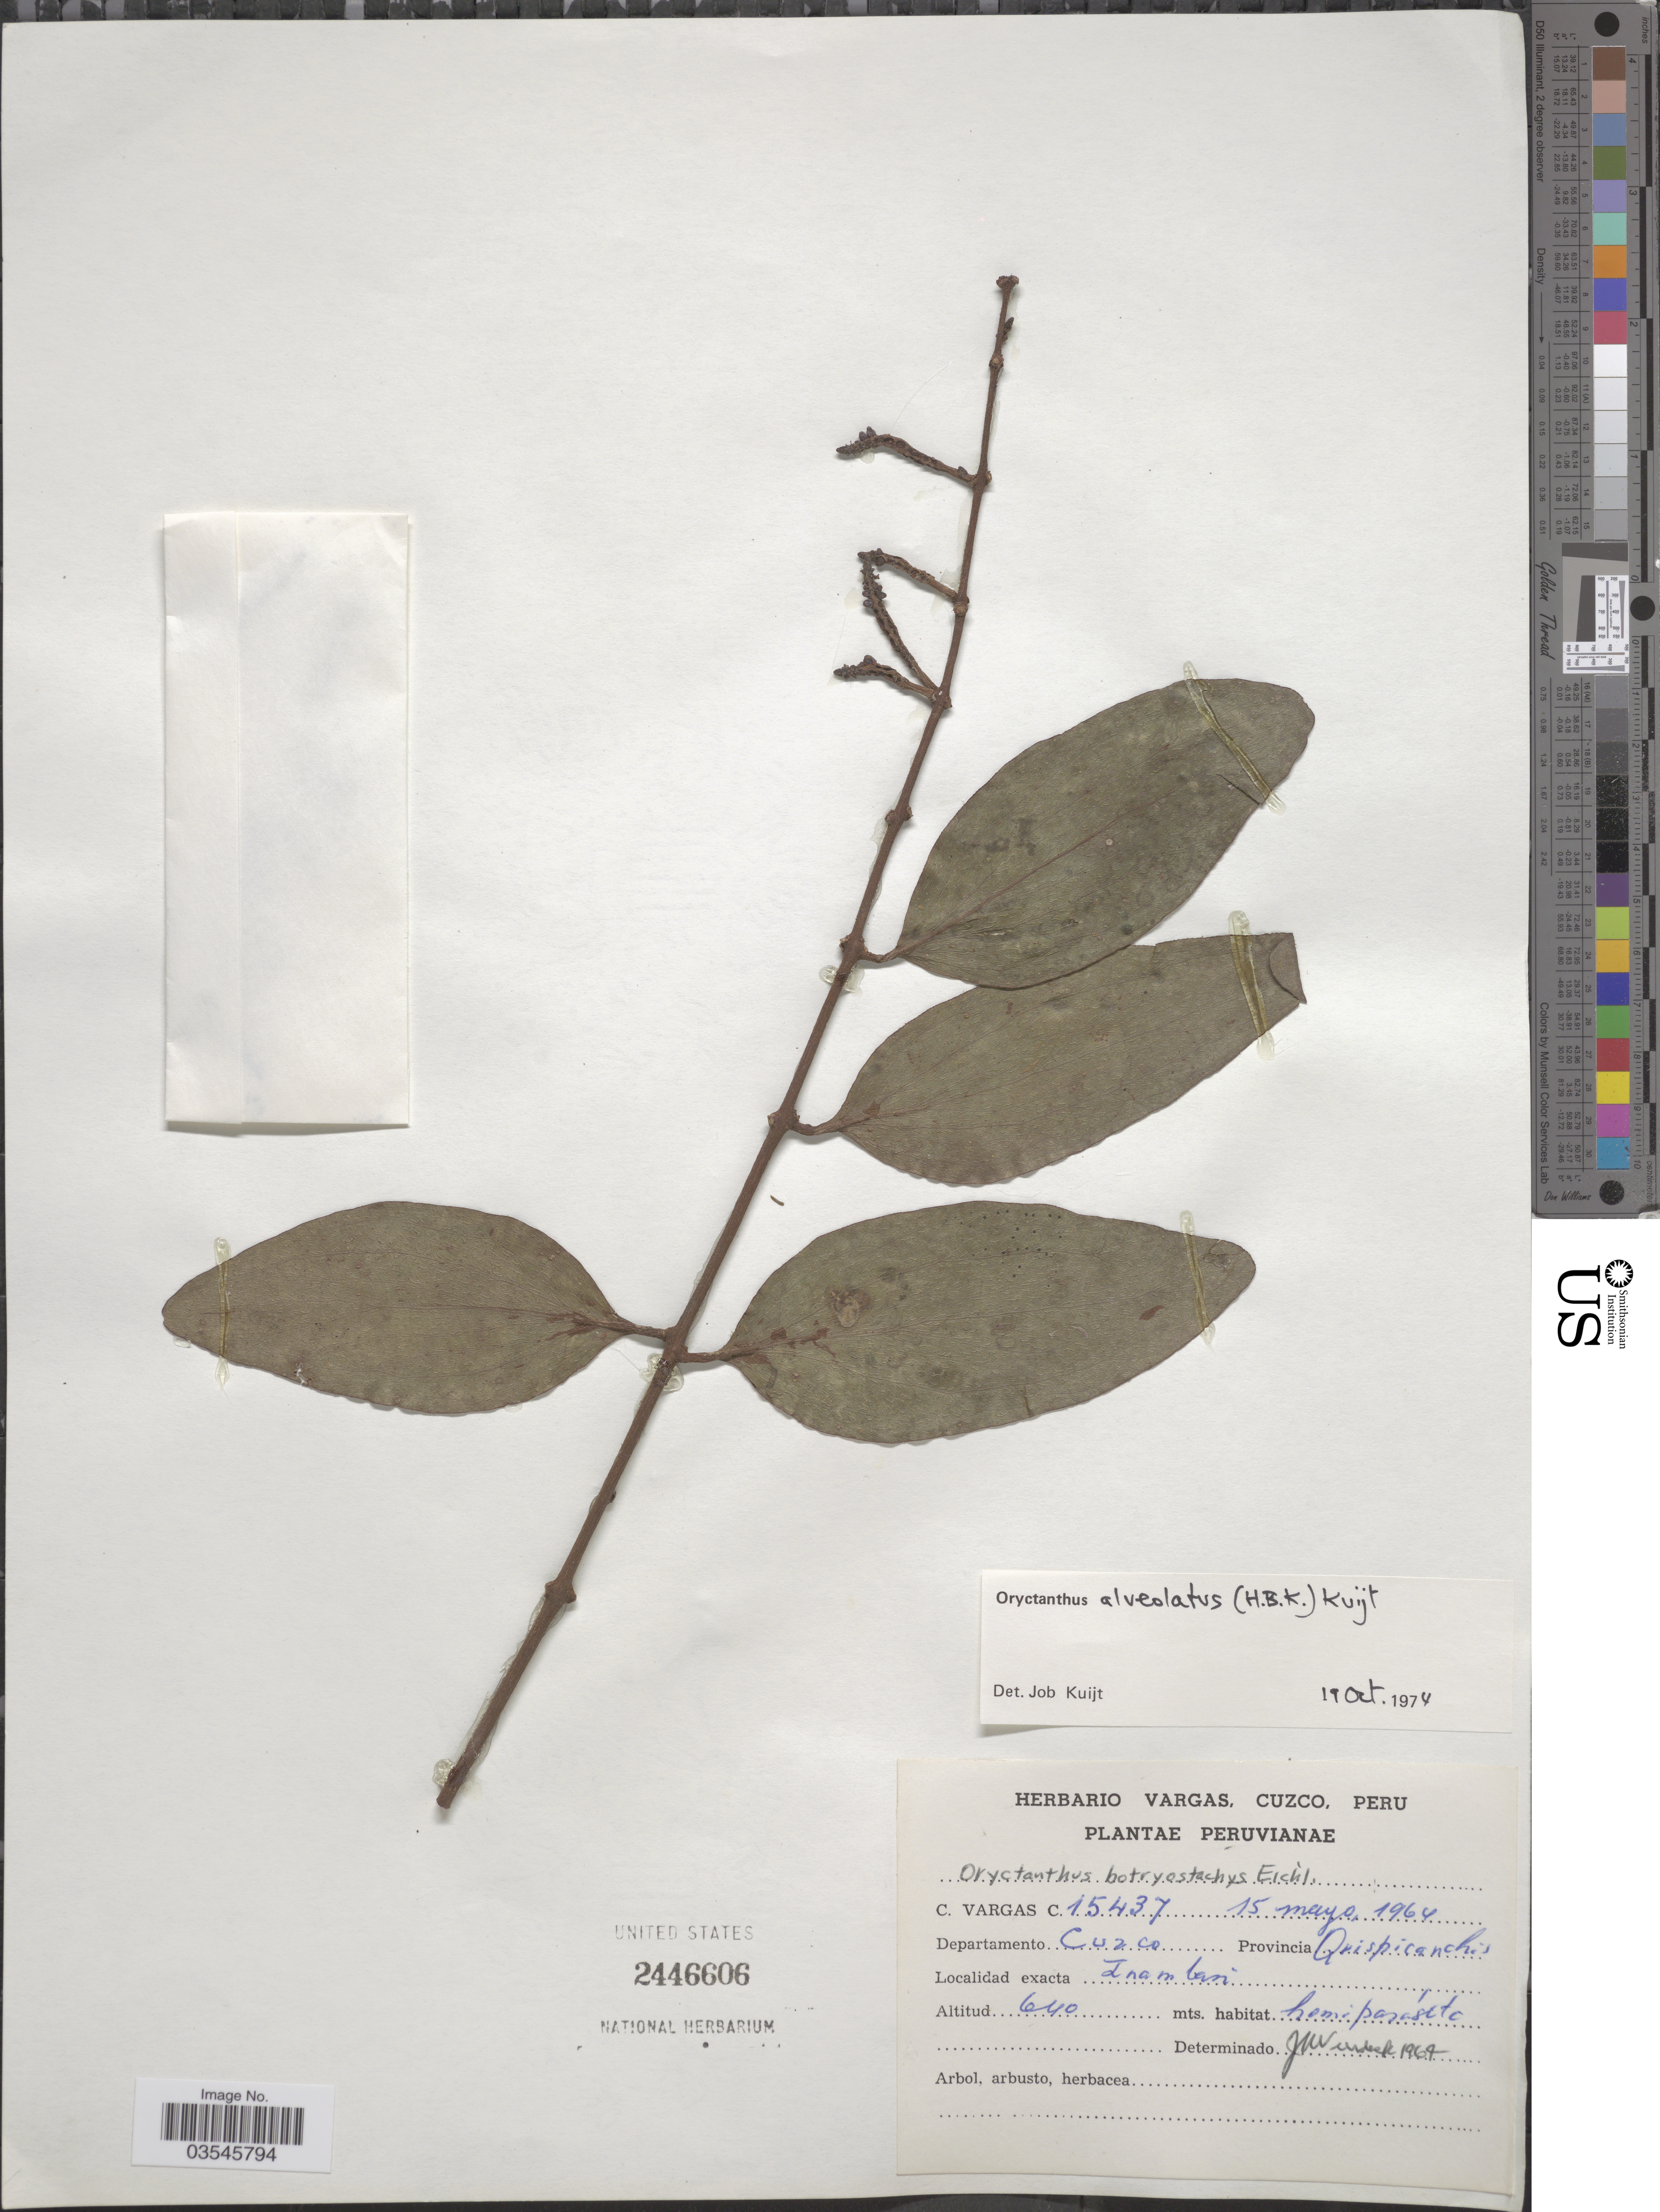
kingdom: Plantae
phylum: Tracheophyta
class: Magnoliopsida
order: Santalales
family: Loranthaceae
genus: Oryctanthus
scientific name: Oryctanthus alveolatus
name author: (Kunth) Kuijt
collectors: C. Vargas Calderón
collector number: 15437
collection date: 1964-05-15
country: Peru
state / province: Cusco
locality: Departamento Cuzco, Provincia Quispicanchis, Inambari.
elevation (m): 640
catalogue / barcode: US 2446606